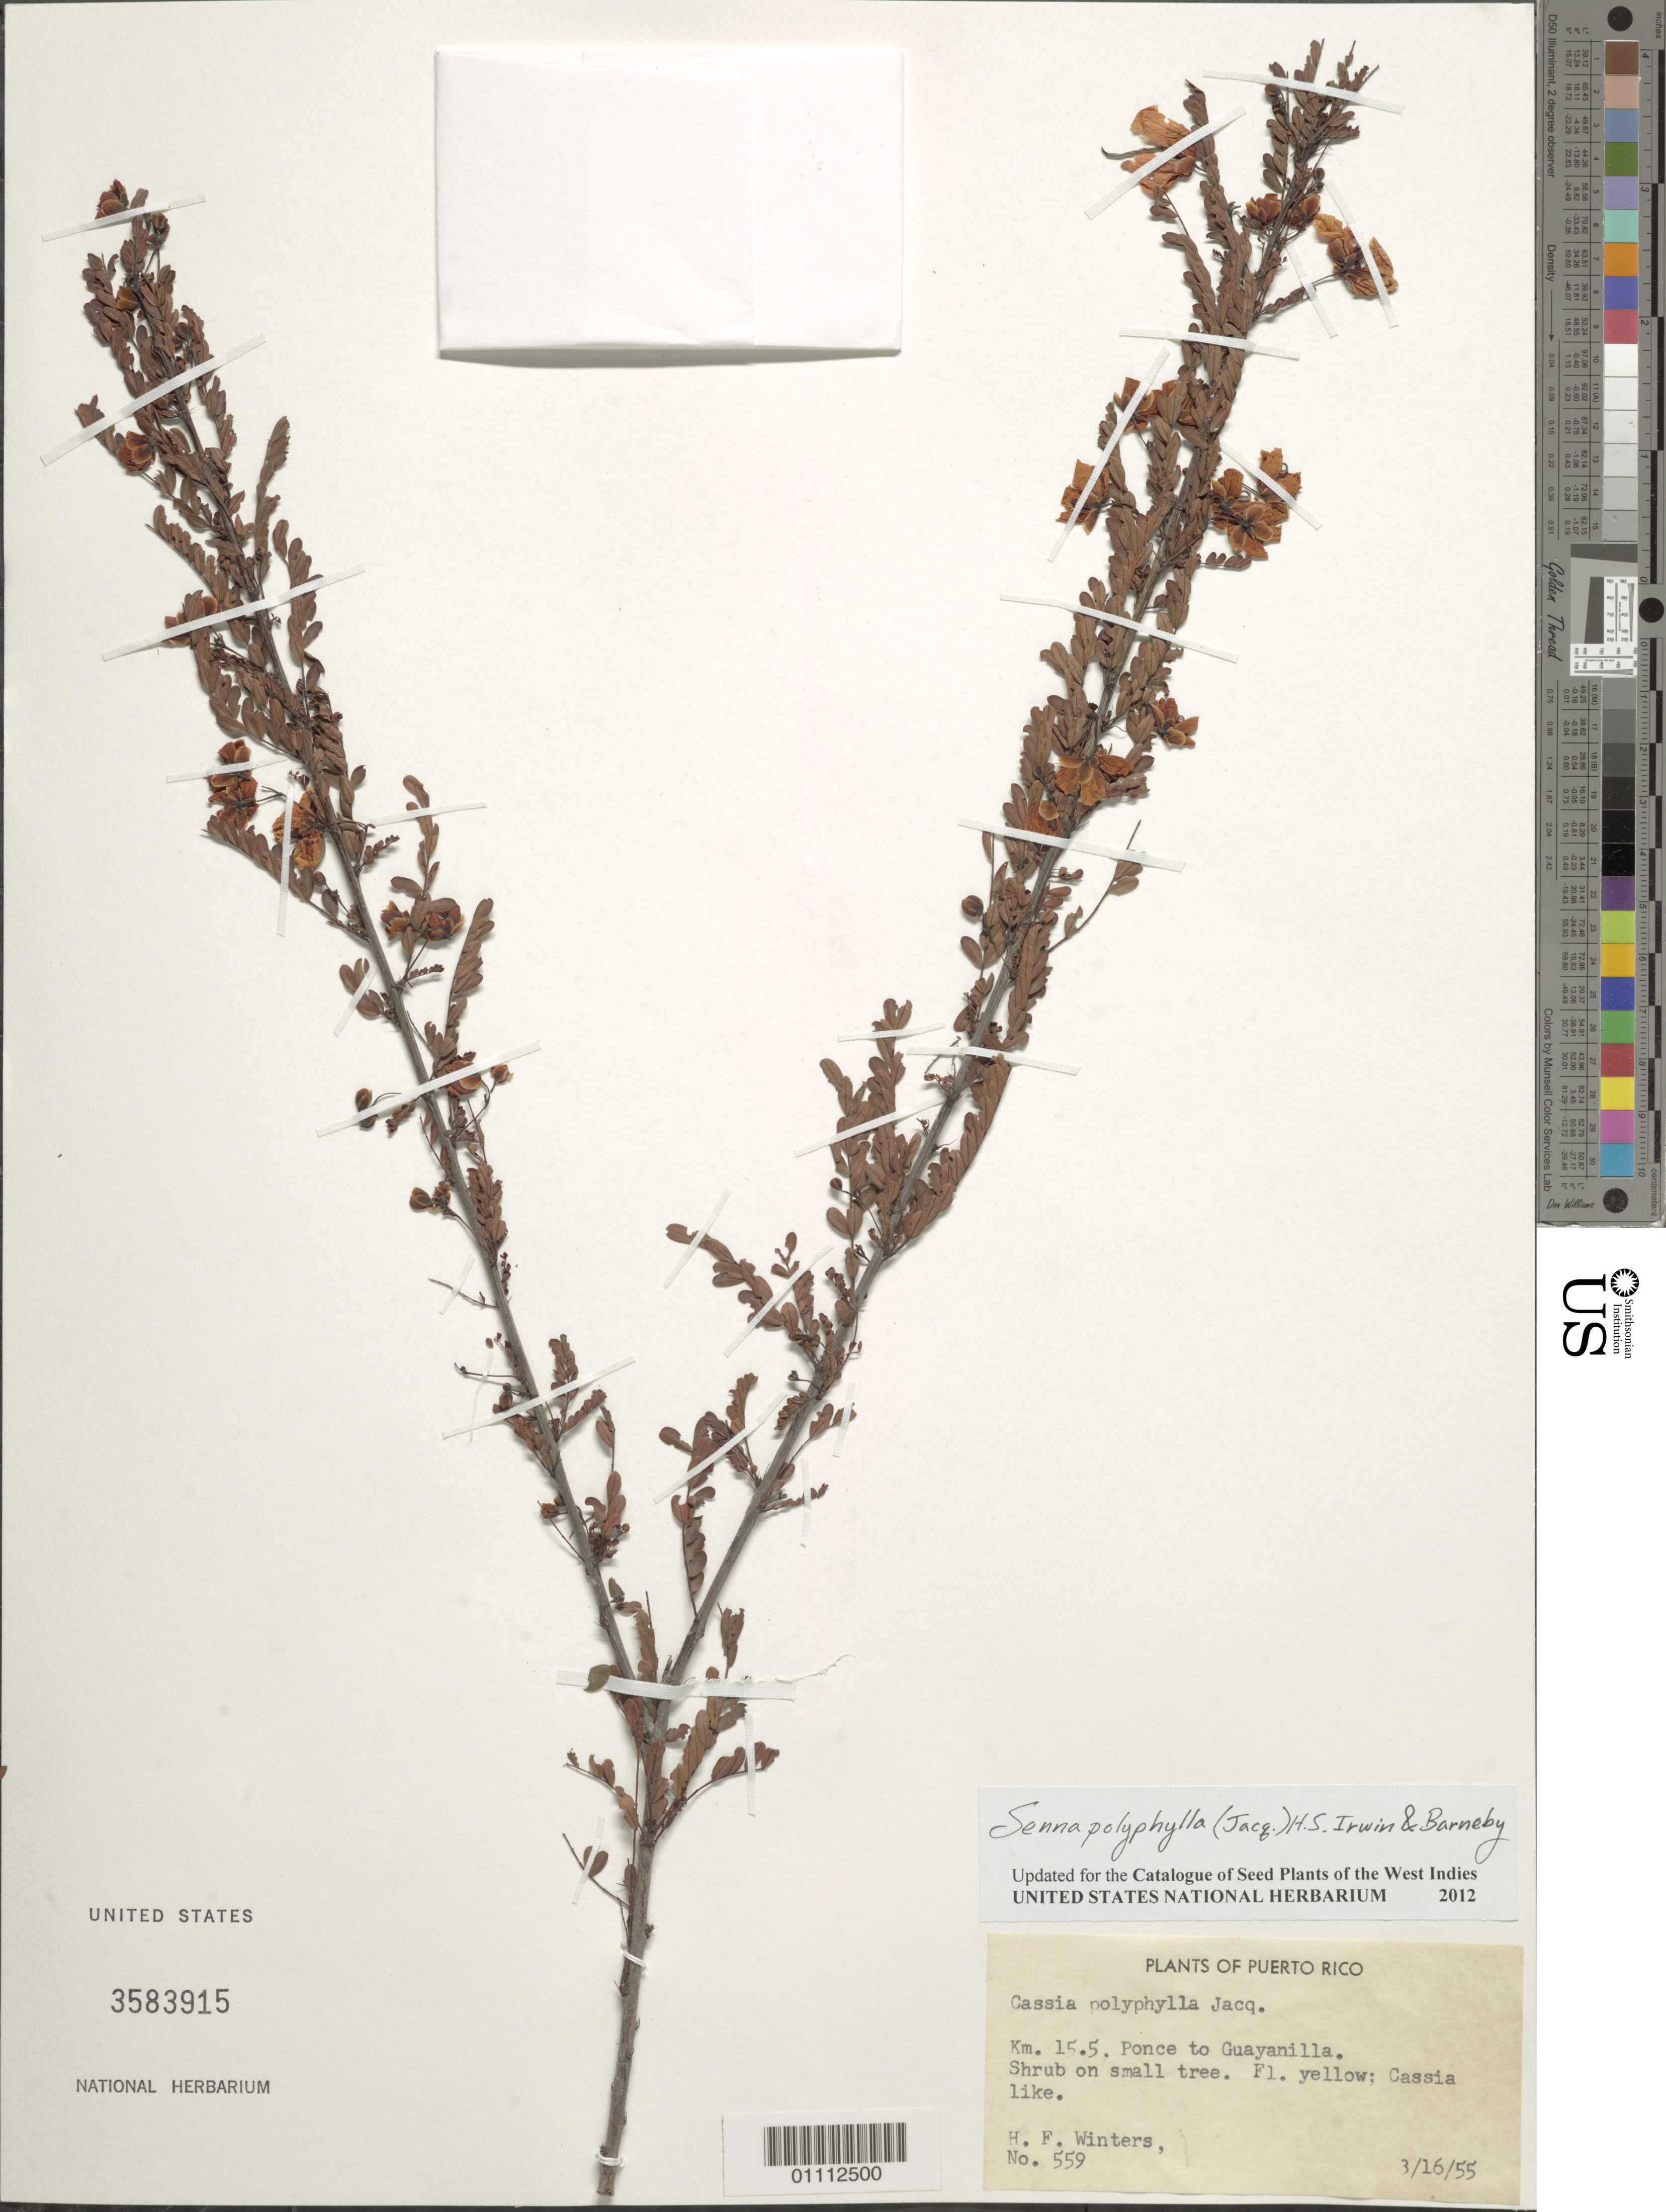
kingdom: Plantae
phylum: Tracheophyta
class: Magnoliopsida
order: Fabales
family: Fabaceae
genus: Senna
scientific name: Senna polyphylla var. polyphylla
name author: (Jacq.) H.S. Irwin & Barneby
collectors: H. Winters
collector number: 559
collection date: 1955-03-16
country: Puerto Rico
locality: Ponce-Guayanilla road, km 15.5.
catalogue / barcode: US 3583915